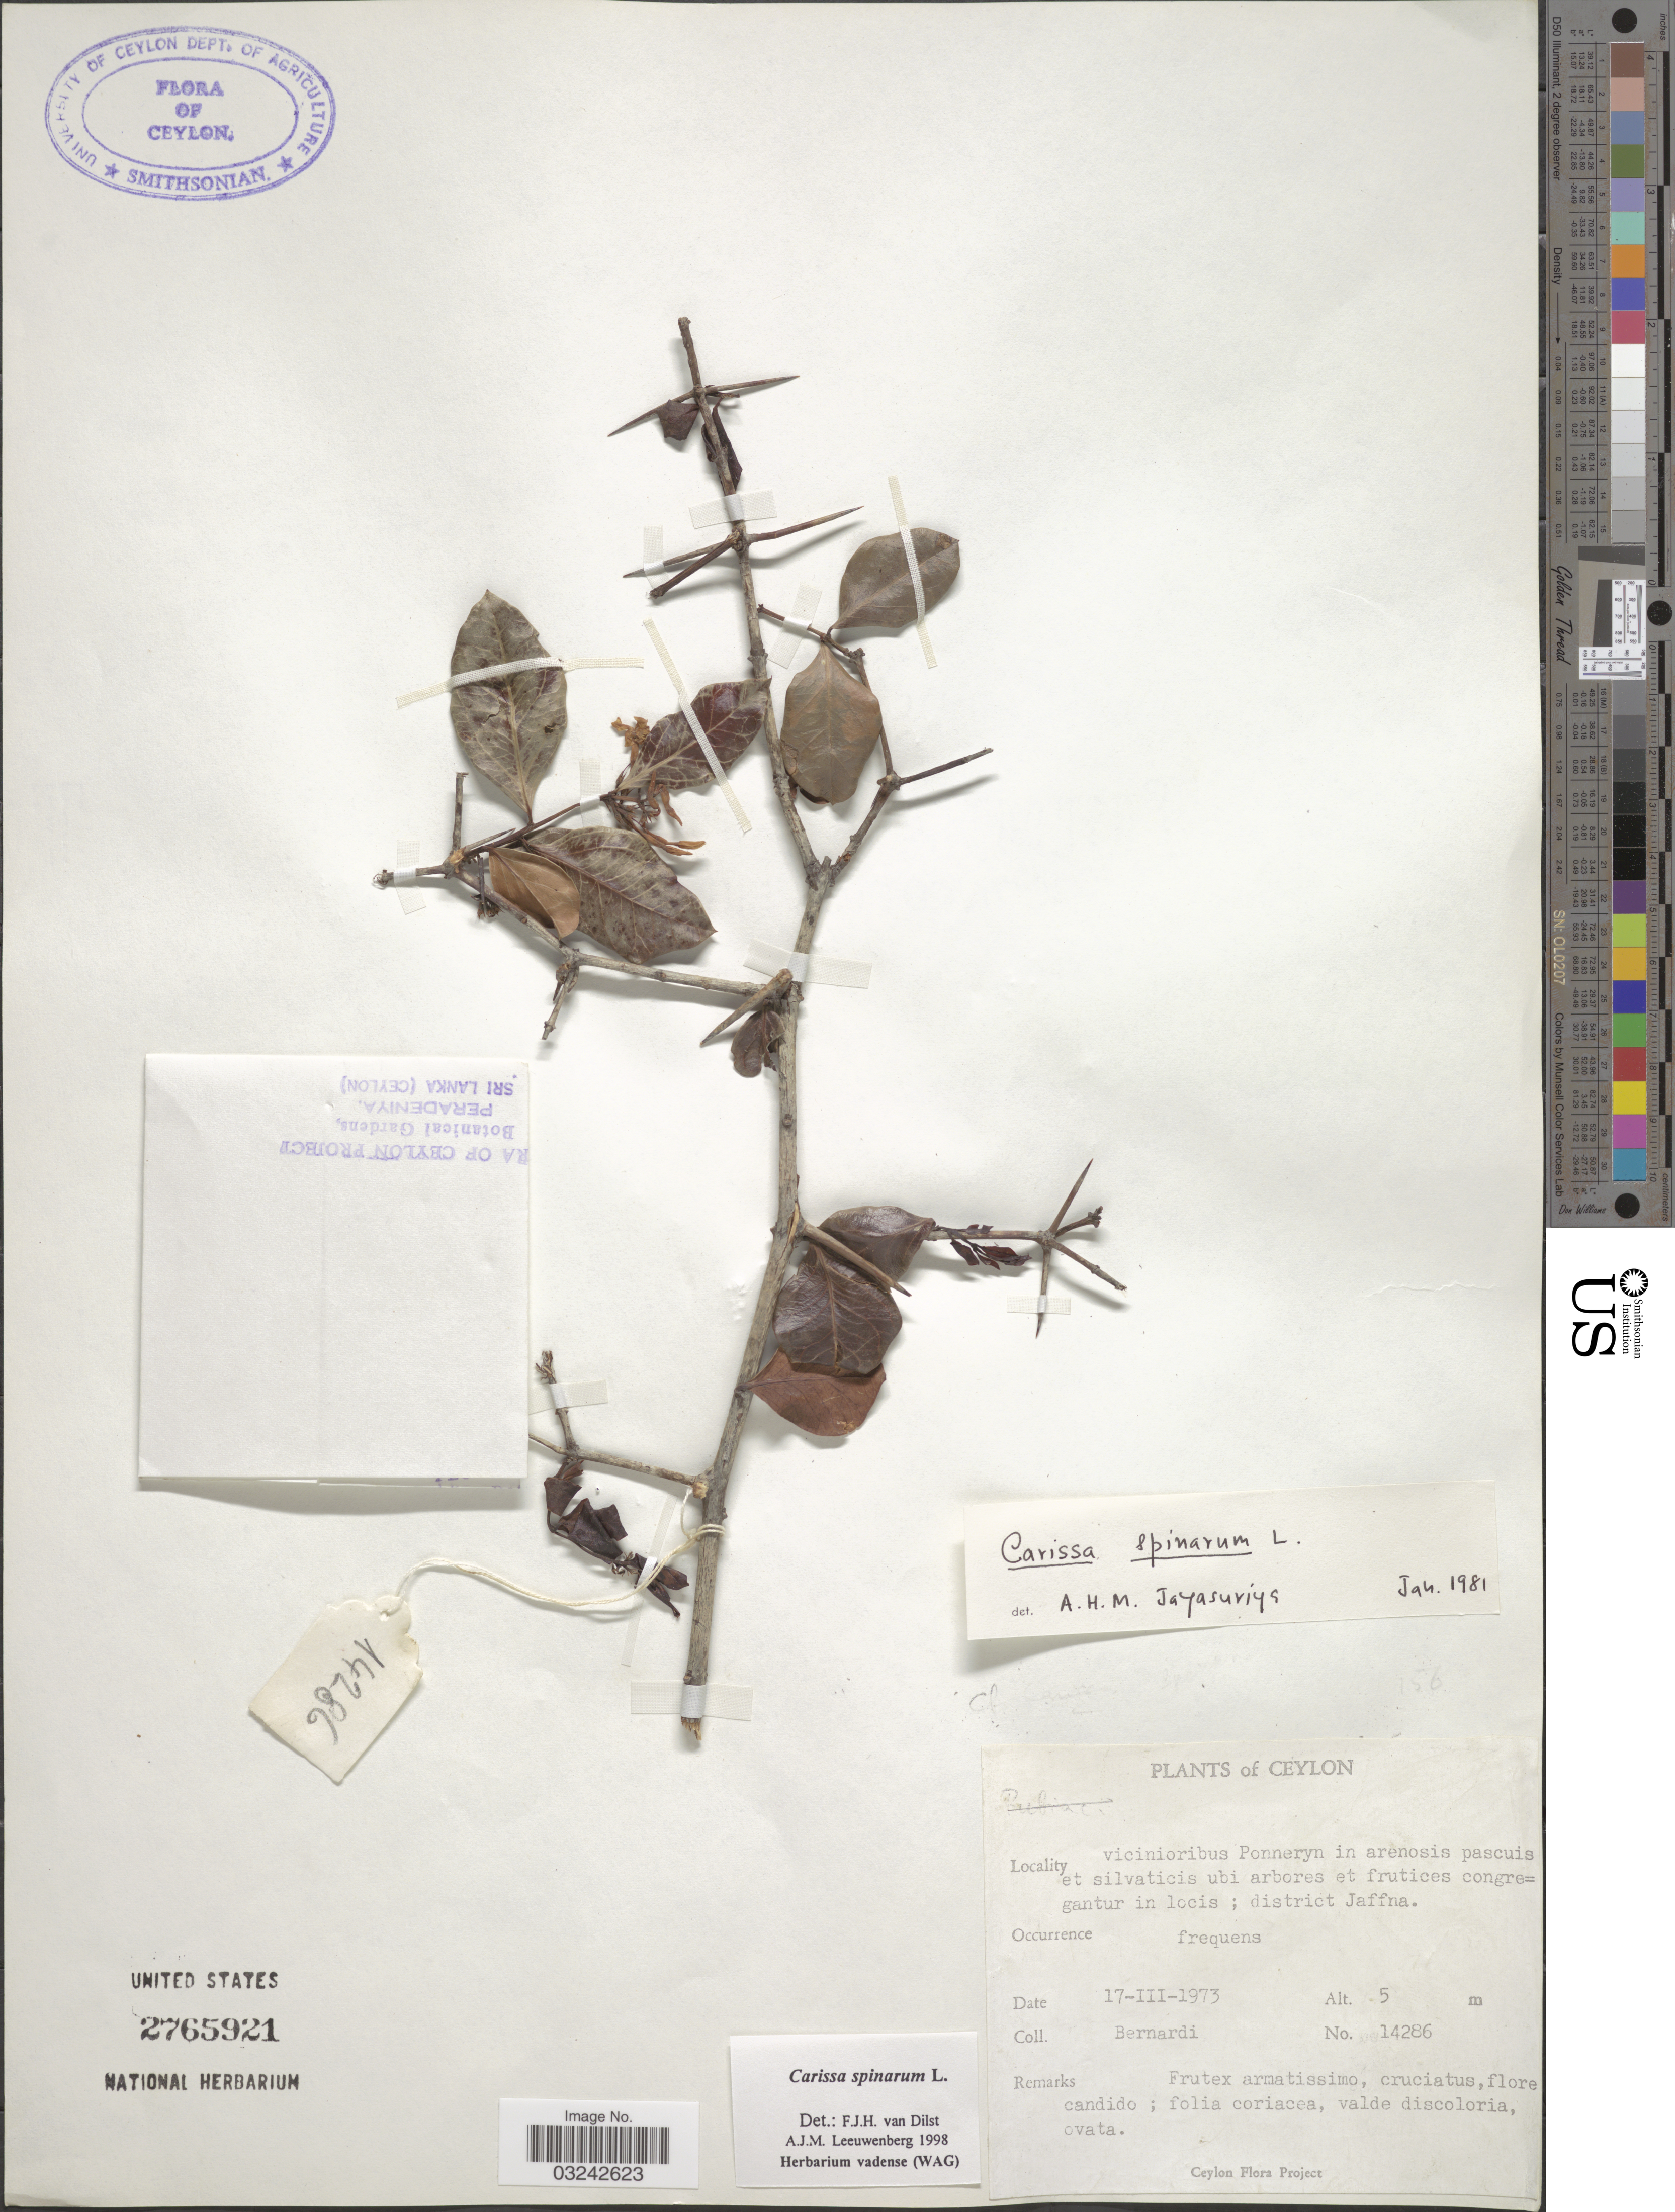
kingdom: Plantae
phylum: Tracheophyta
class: Magnoliopsida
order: Gentianales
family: Apocynaceae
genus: Carissa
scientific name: Carissa spinarum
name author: L.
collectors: Bernardi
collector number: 14286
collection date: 1973-03-17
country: Sri Lanka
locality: Ceylon. vicinioribus Ponneryn in arenosis pascuis et silvaticis ubi arbores et frutices congregantur in locis; district Jaffna.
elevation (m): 5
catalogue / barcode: US 2765921